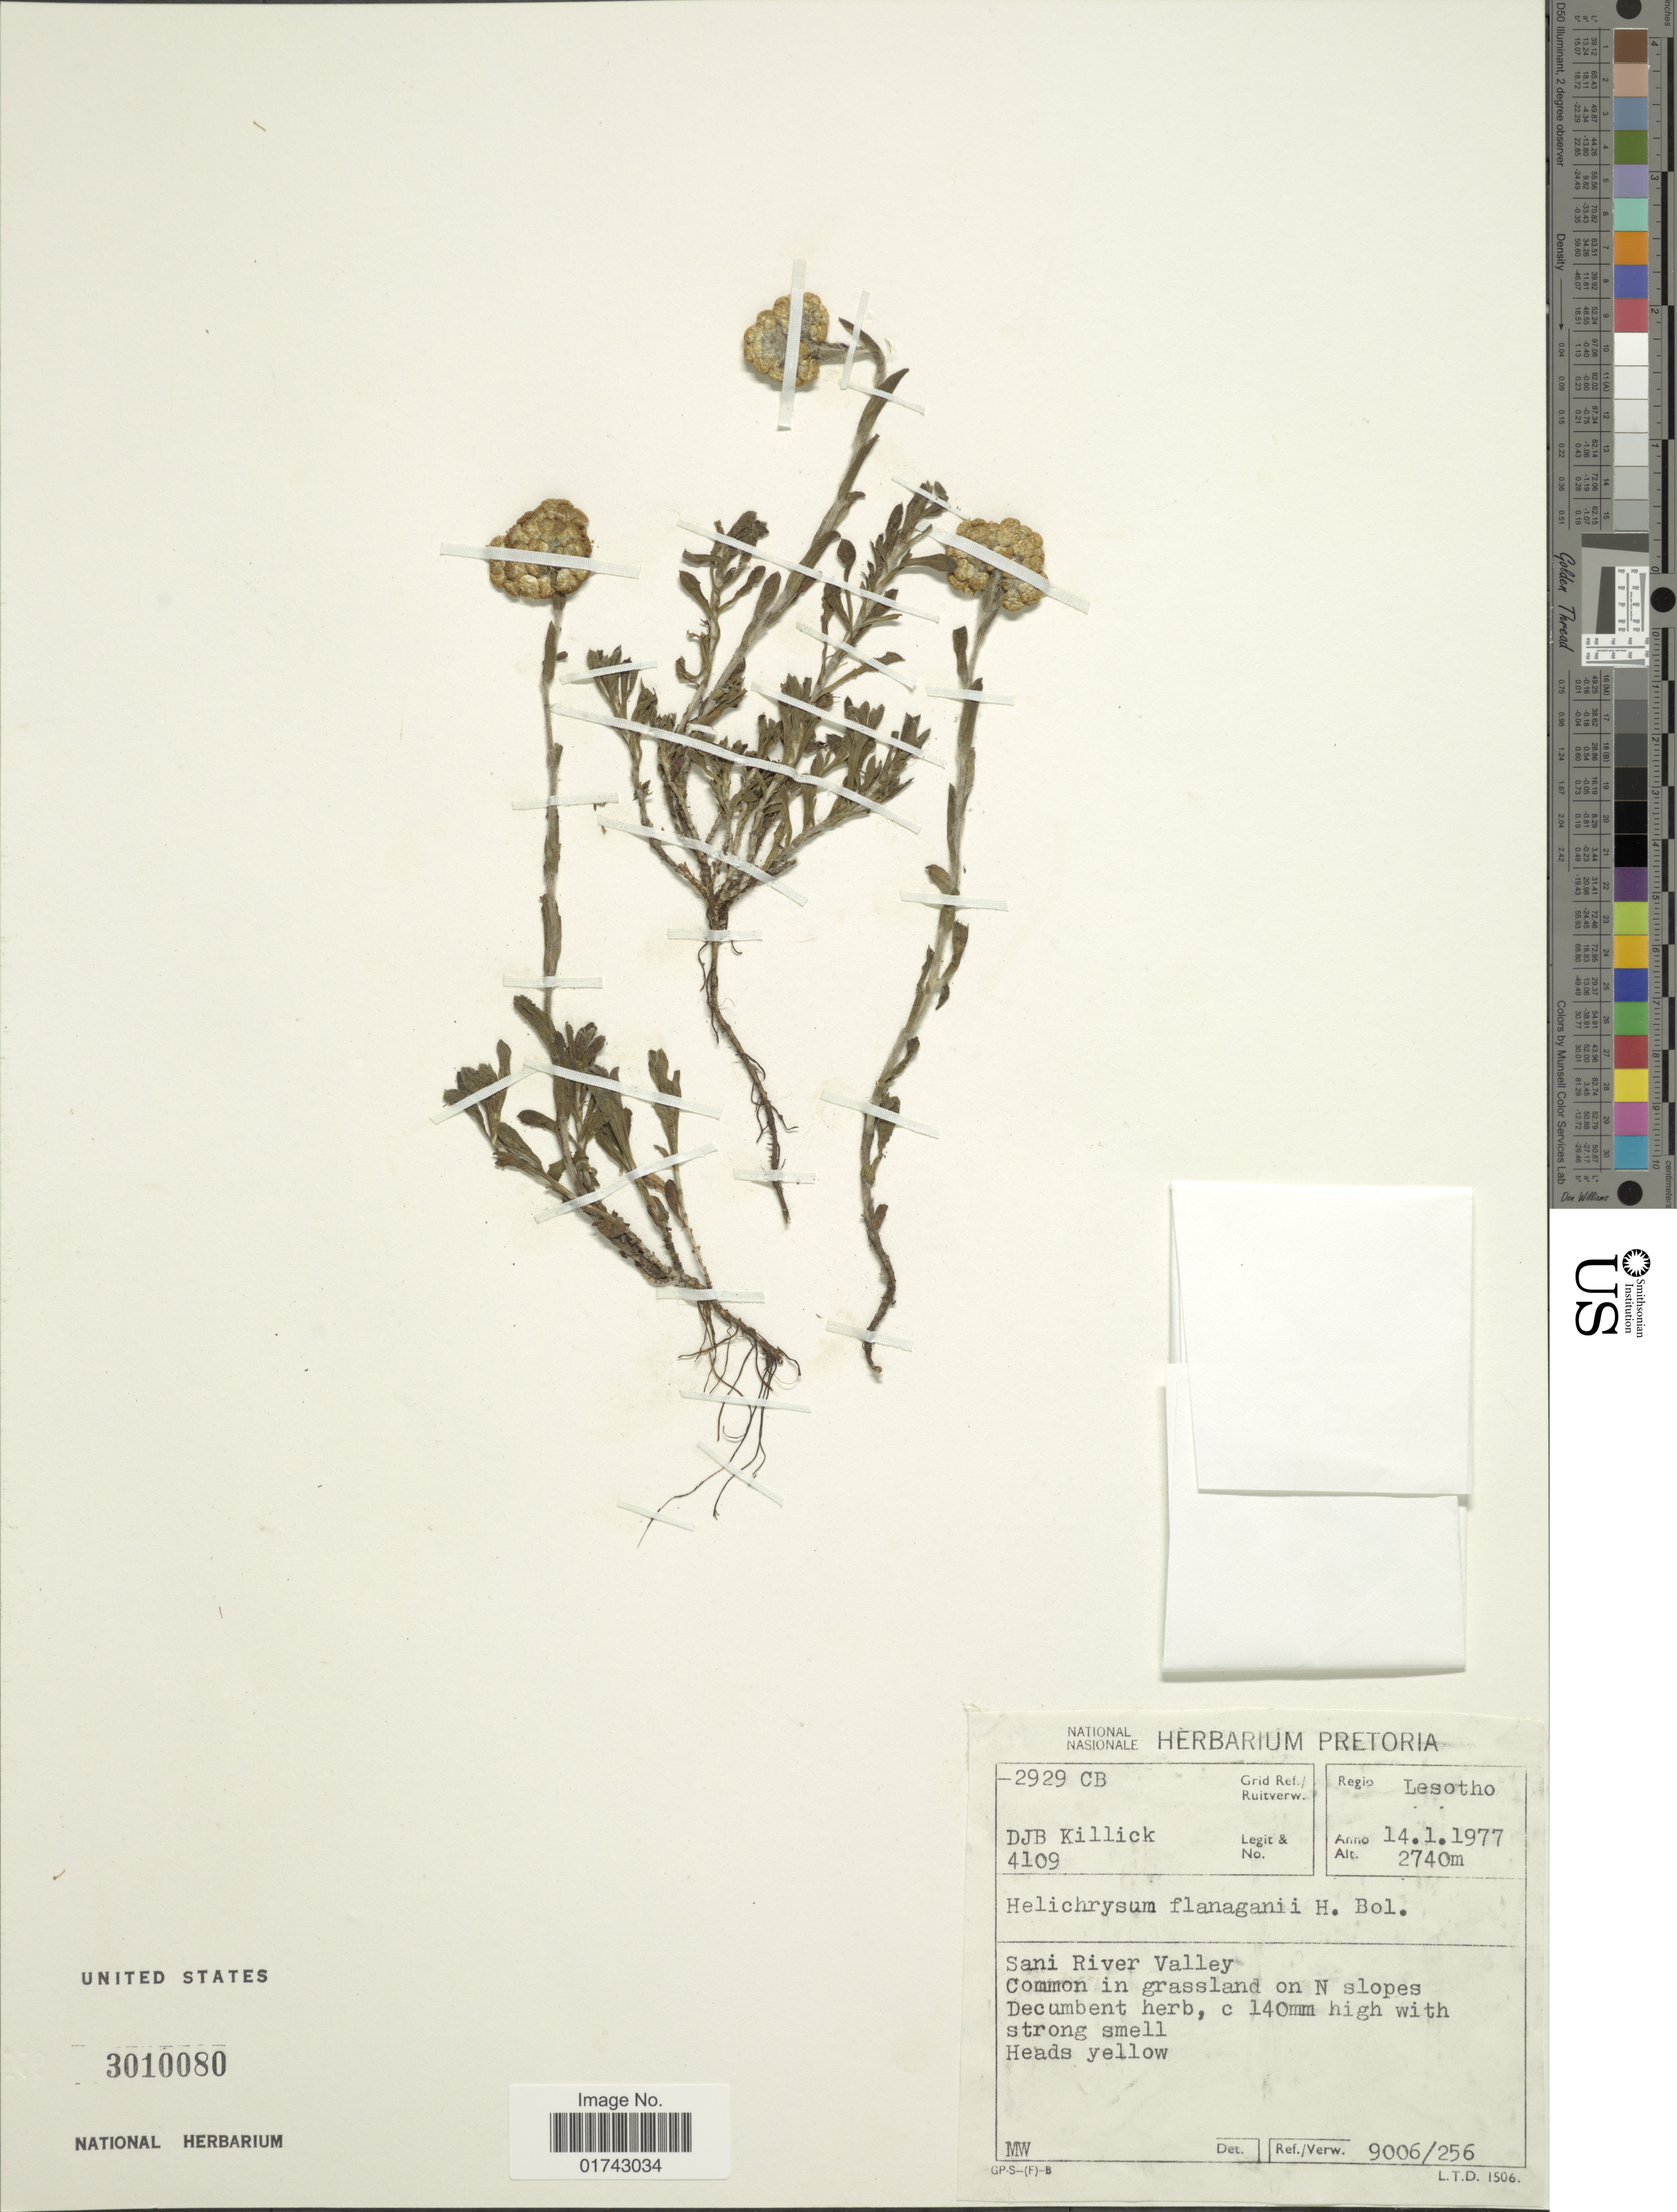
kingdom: Plantae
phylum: Tracheophyta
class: Magnoliopsida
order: Asterales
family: Asteraceae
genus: Helichrysum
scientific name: Helichrysum flanaganii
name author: Bolus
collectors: D. Killick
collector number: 4109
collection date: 1977-01-14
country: Lesotho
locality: Regio Lesotho, Sani River Valley, Common in grassland on N slopes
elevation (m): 2740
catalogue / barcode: US 3010080